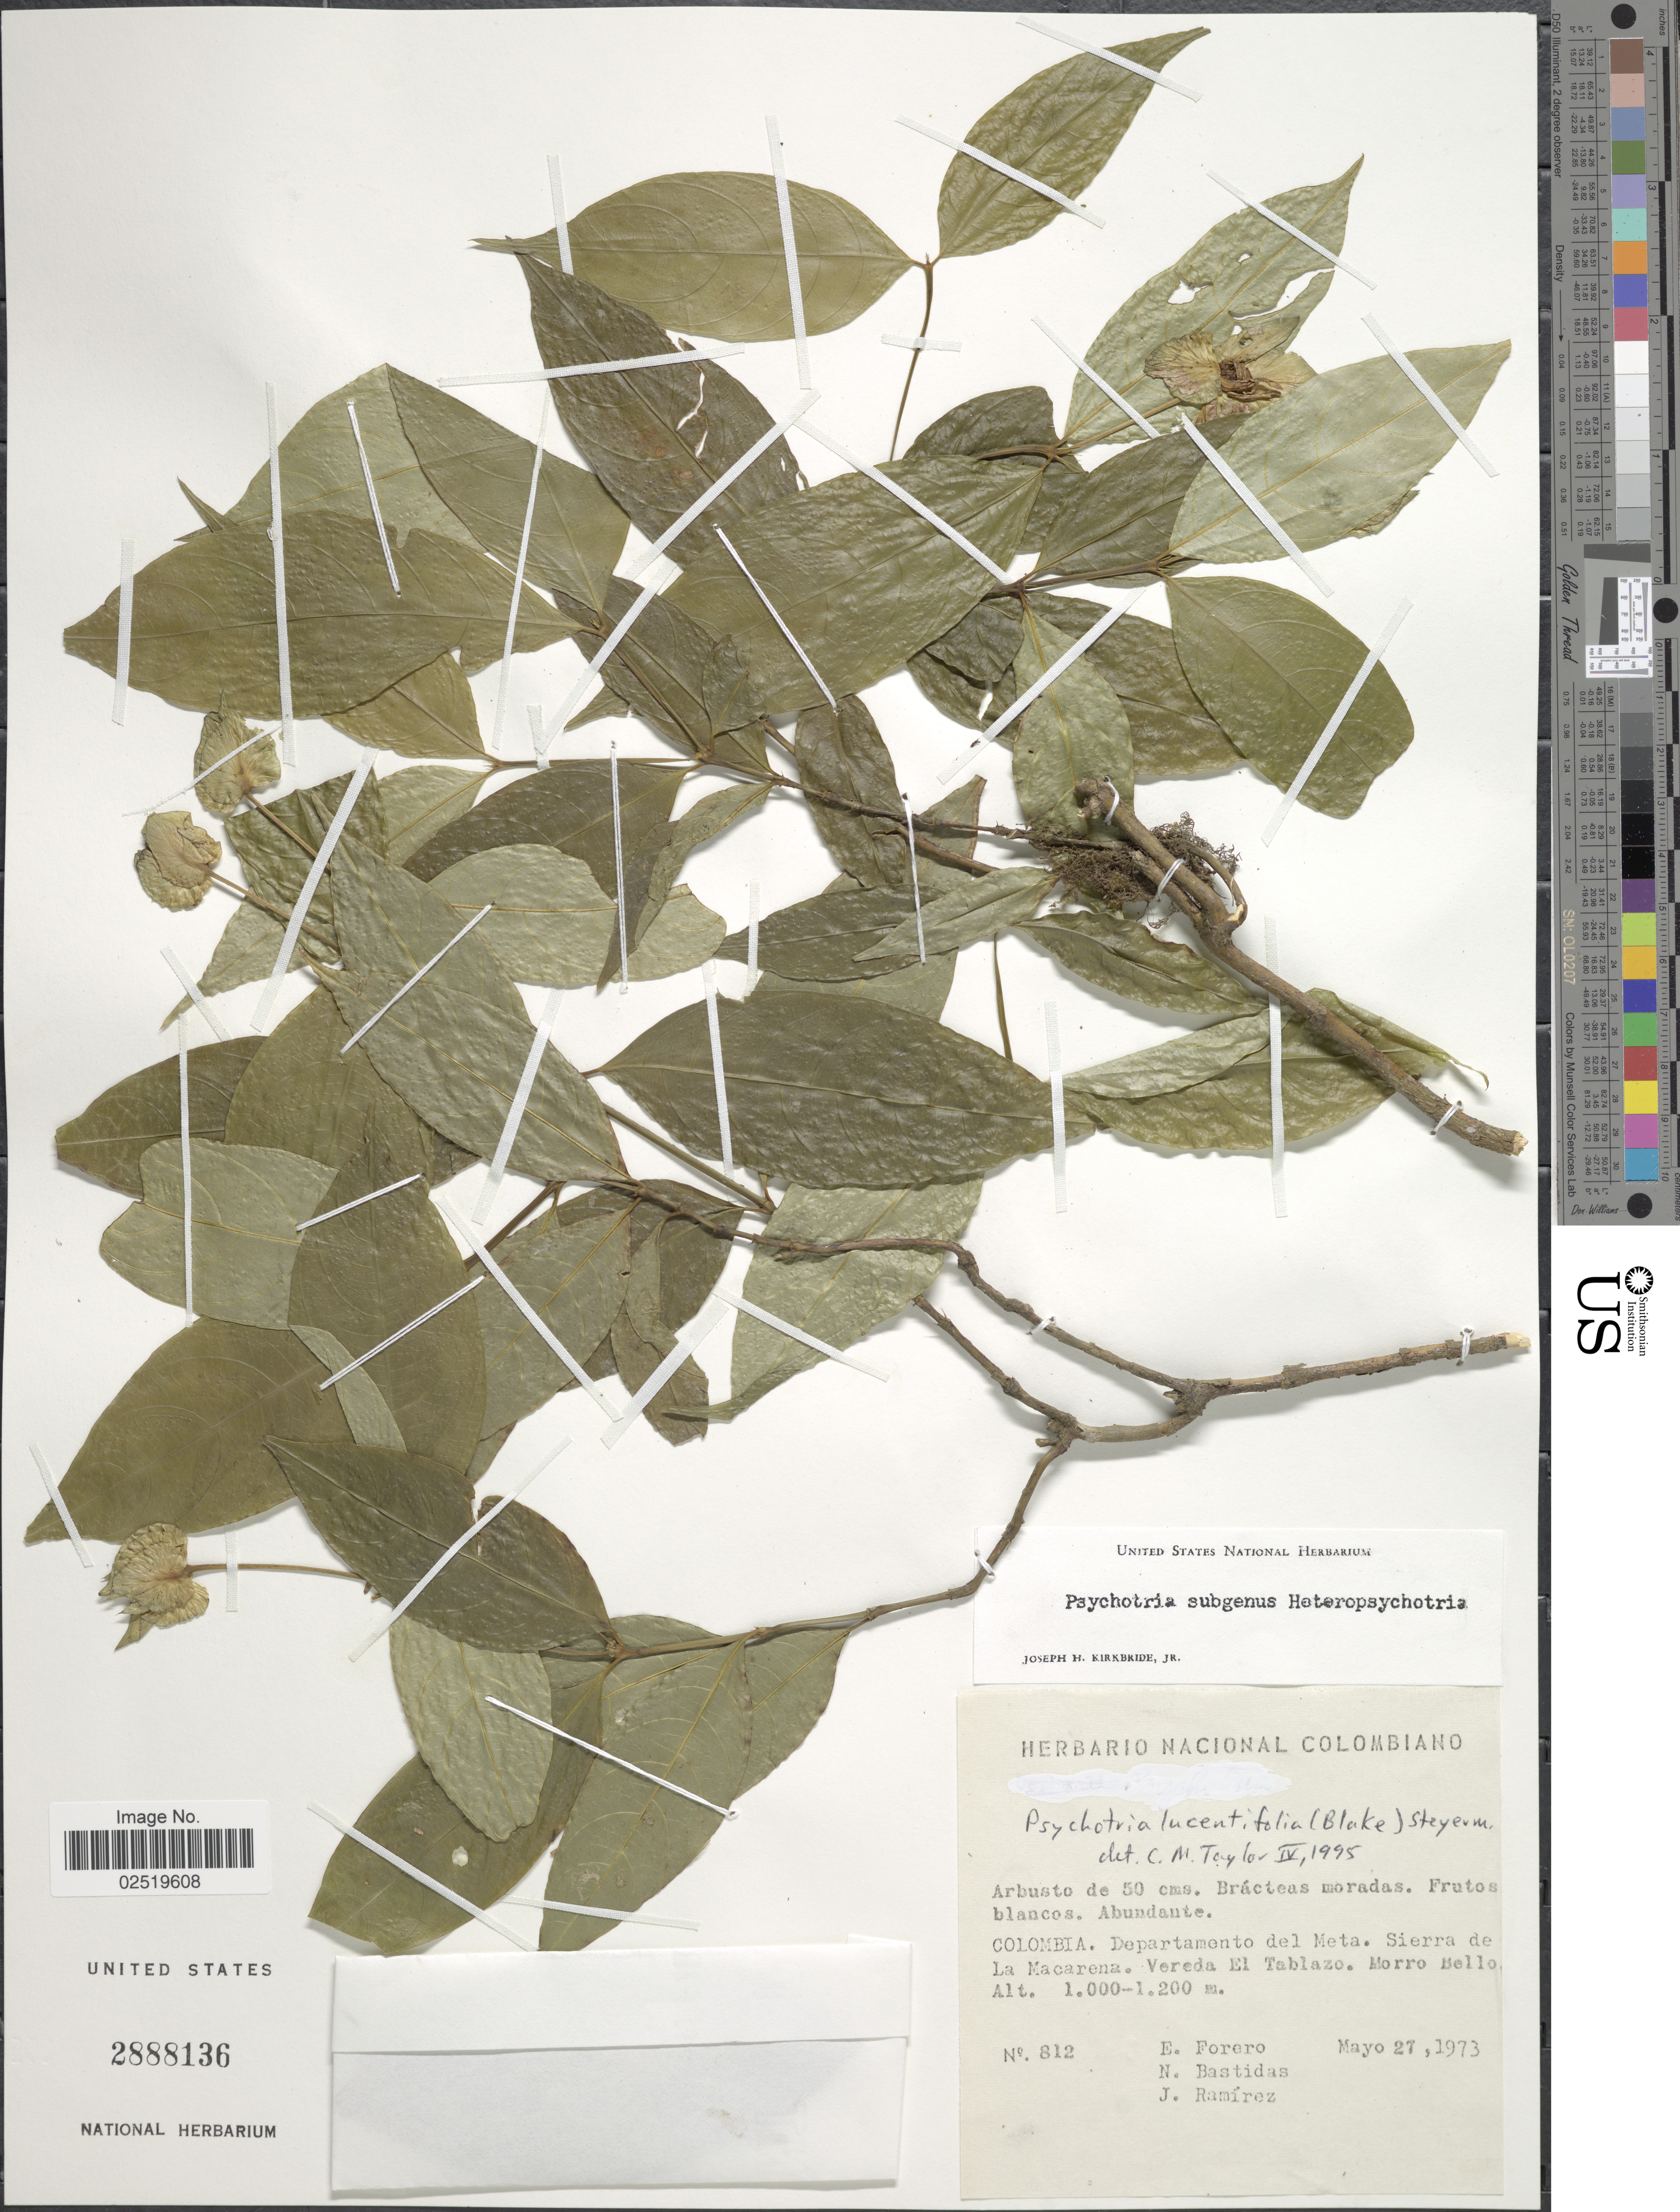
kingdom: Plantae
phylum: Tracheophyta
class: Magnoliopsida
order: Gentianales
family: Rubiaceae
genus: Psychotria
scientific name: Psychotria lucentifolia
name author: (S.F. Blake) Steyerm.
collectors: E. Forero, N. Bastidas & J. Ramírez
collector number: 812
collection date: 1973-05-27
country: Colombia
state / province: Meta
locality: Sierra de La Macarena, Vereda El Tablazo, Morro Bello.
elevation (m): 1000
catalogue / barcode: US 2888136